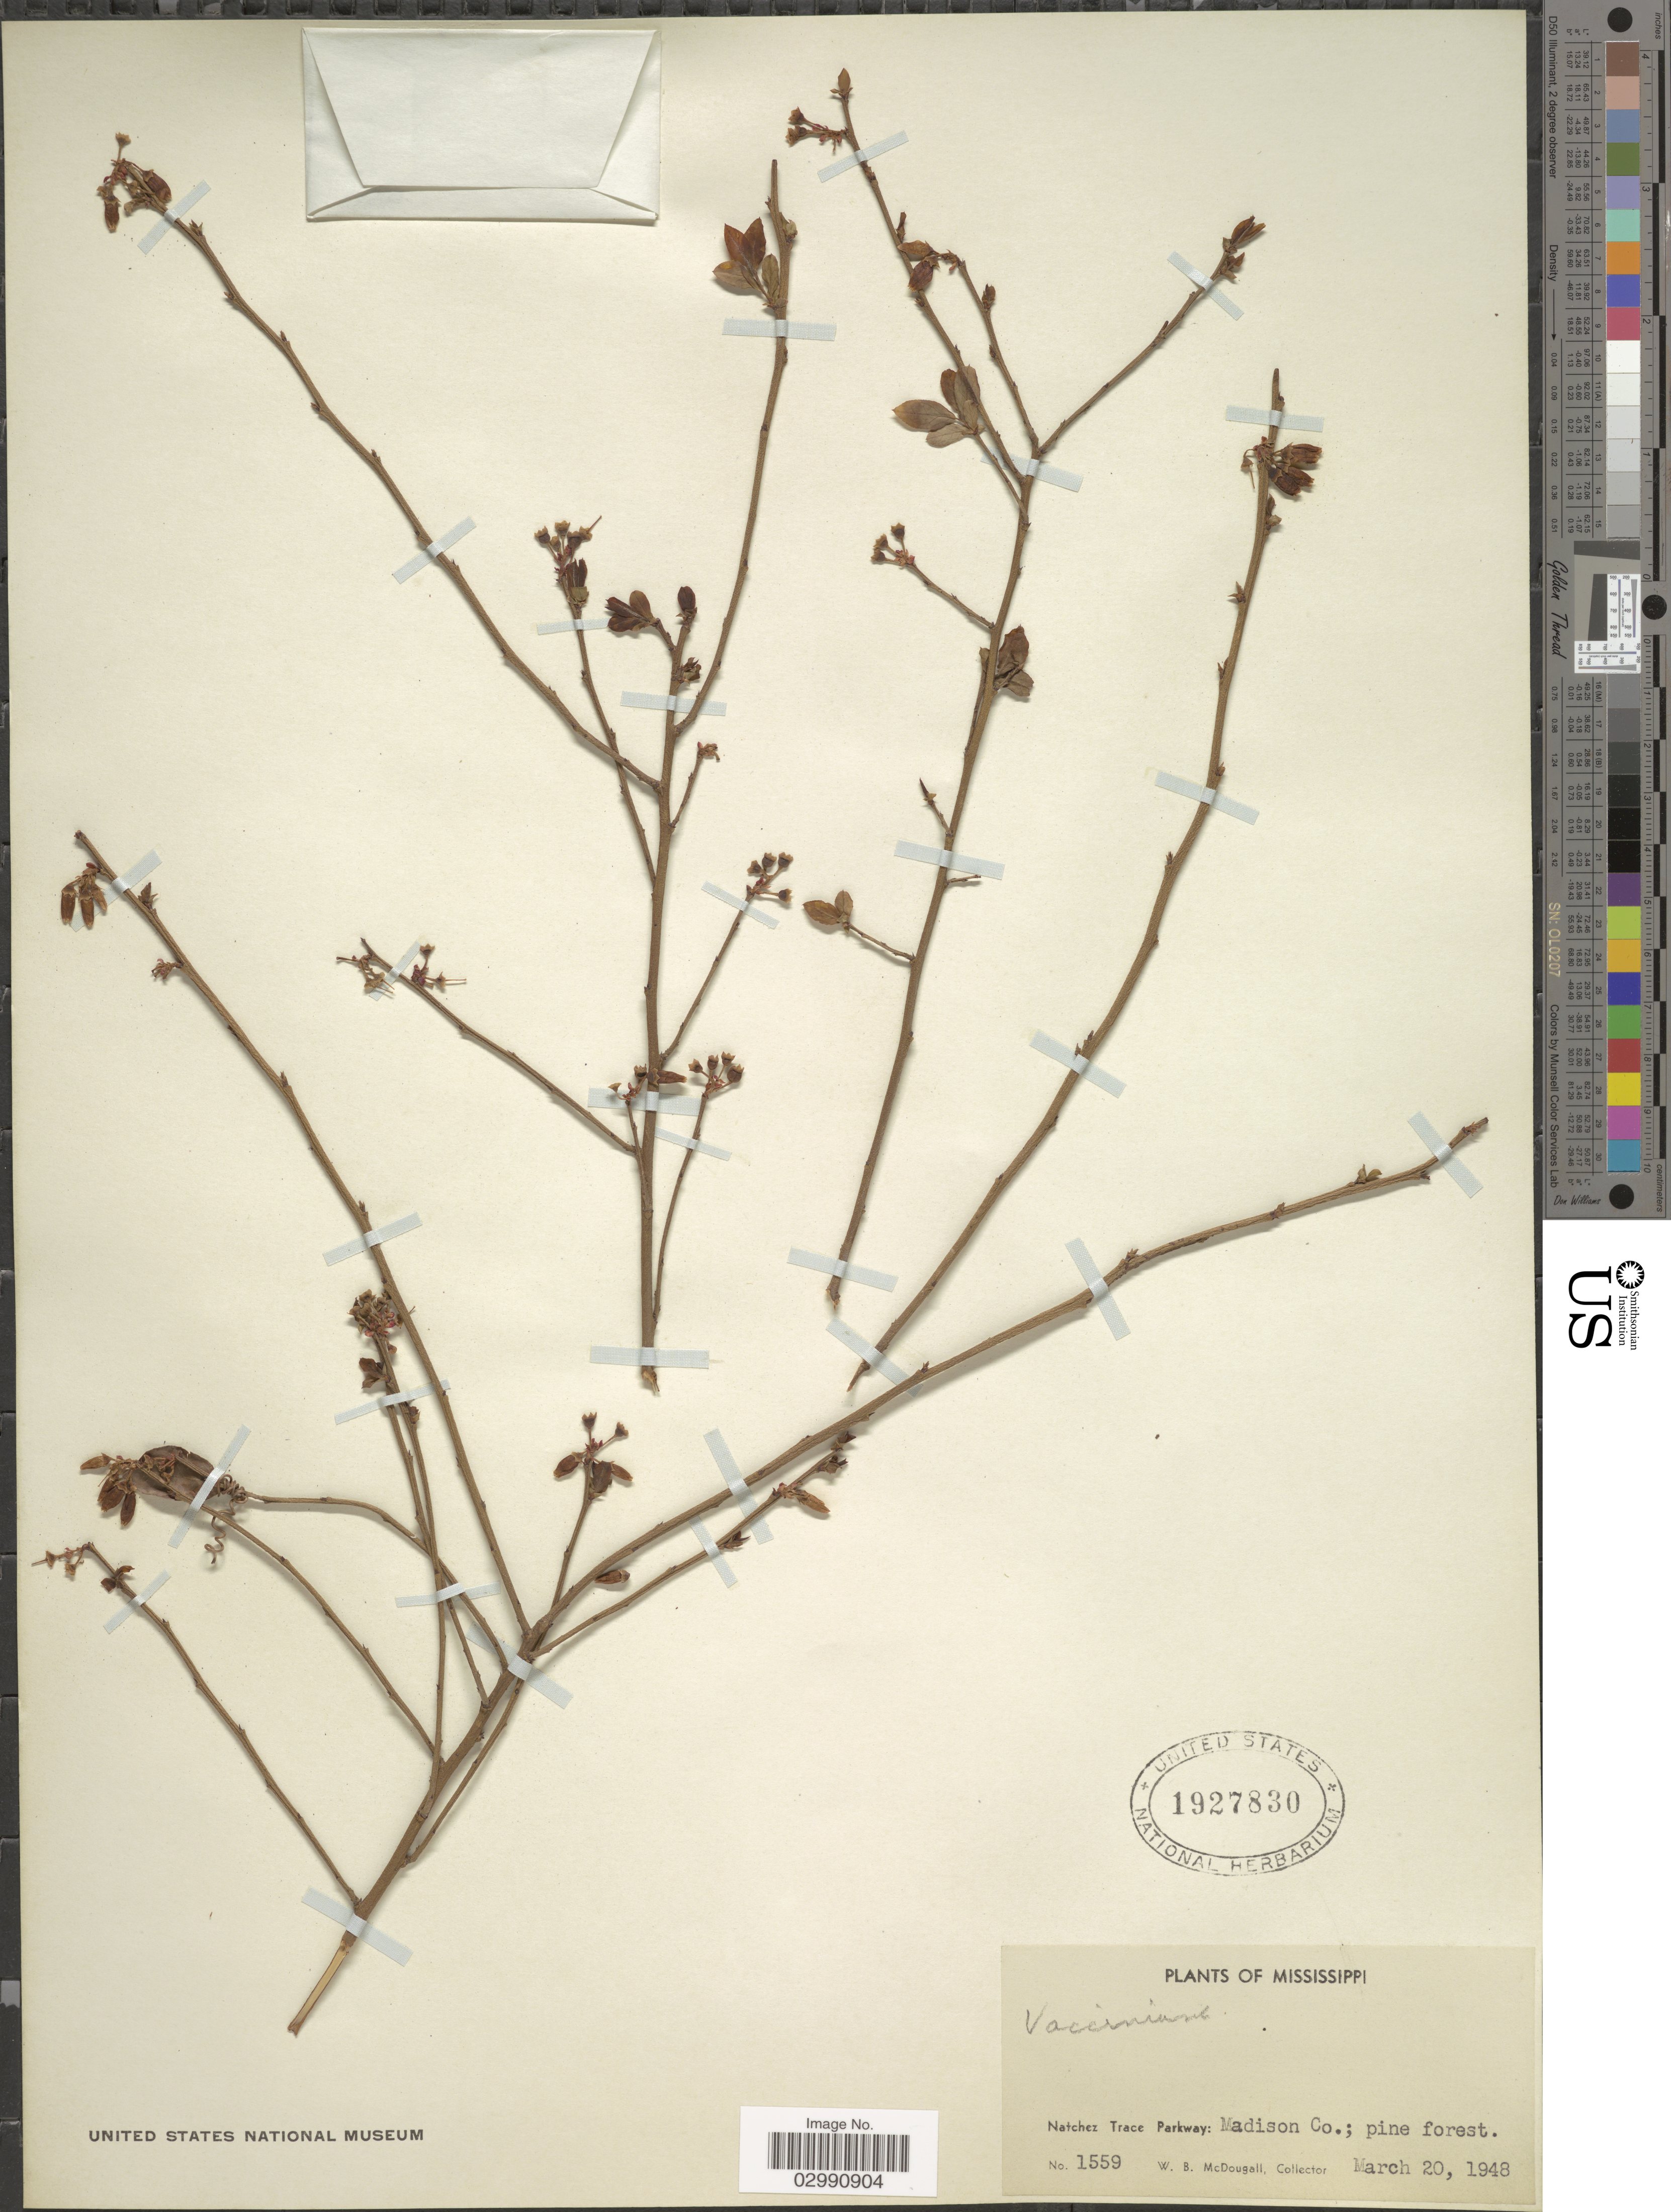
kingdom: Plantae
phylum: Tracheophyta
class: Magnoliopsida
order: Ericales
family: Ericaceae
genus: Vaccinium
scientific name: Vaccinium sp.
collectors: W. B. McDougall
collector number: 1559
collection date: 1948-03-20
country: United States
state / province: Mississippi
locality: Natchez Trace Parkway: Madison Co.; pine forest.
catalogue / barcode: US 1927830